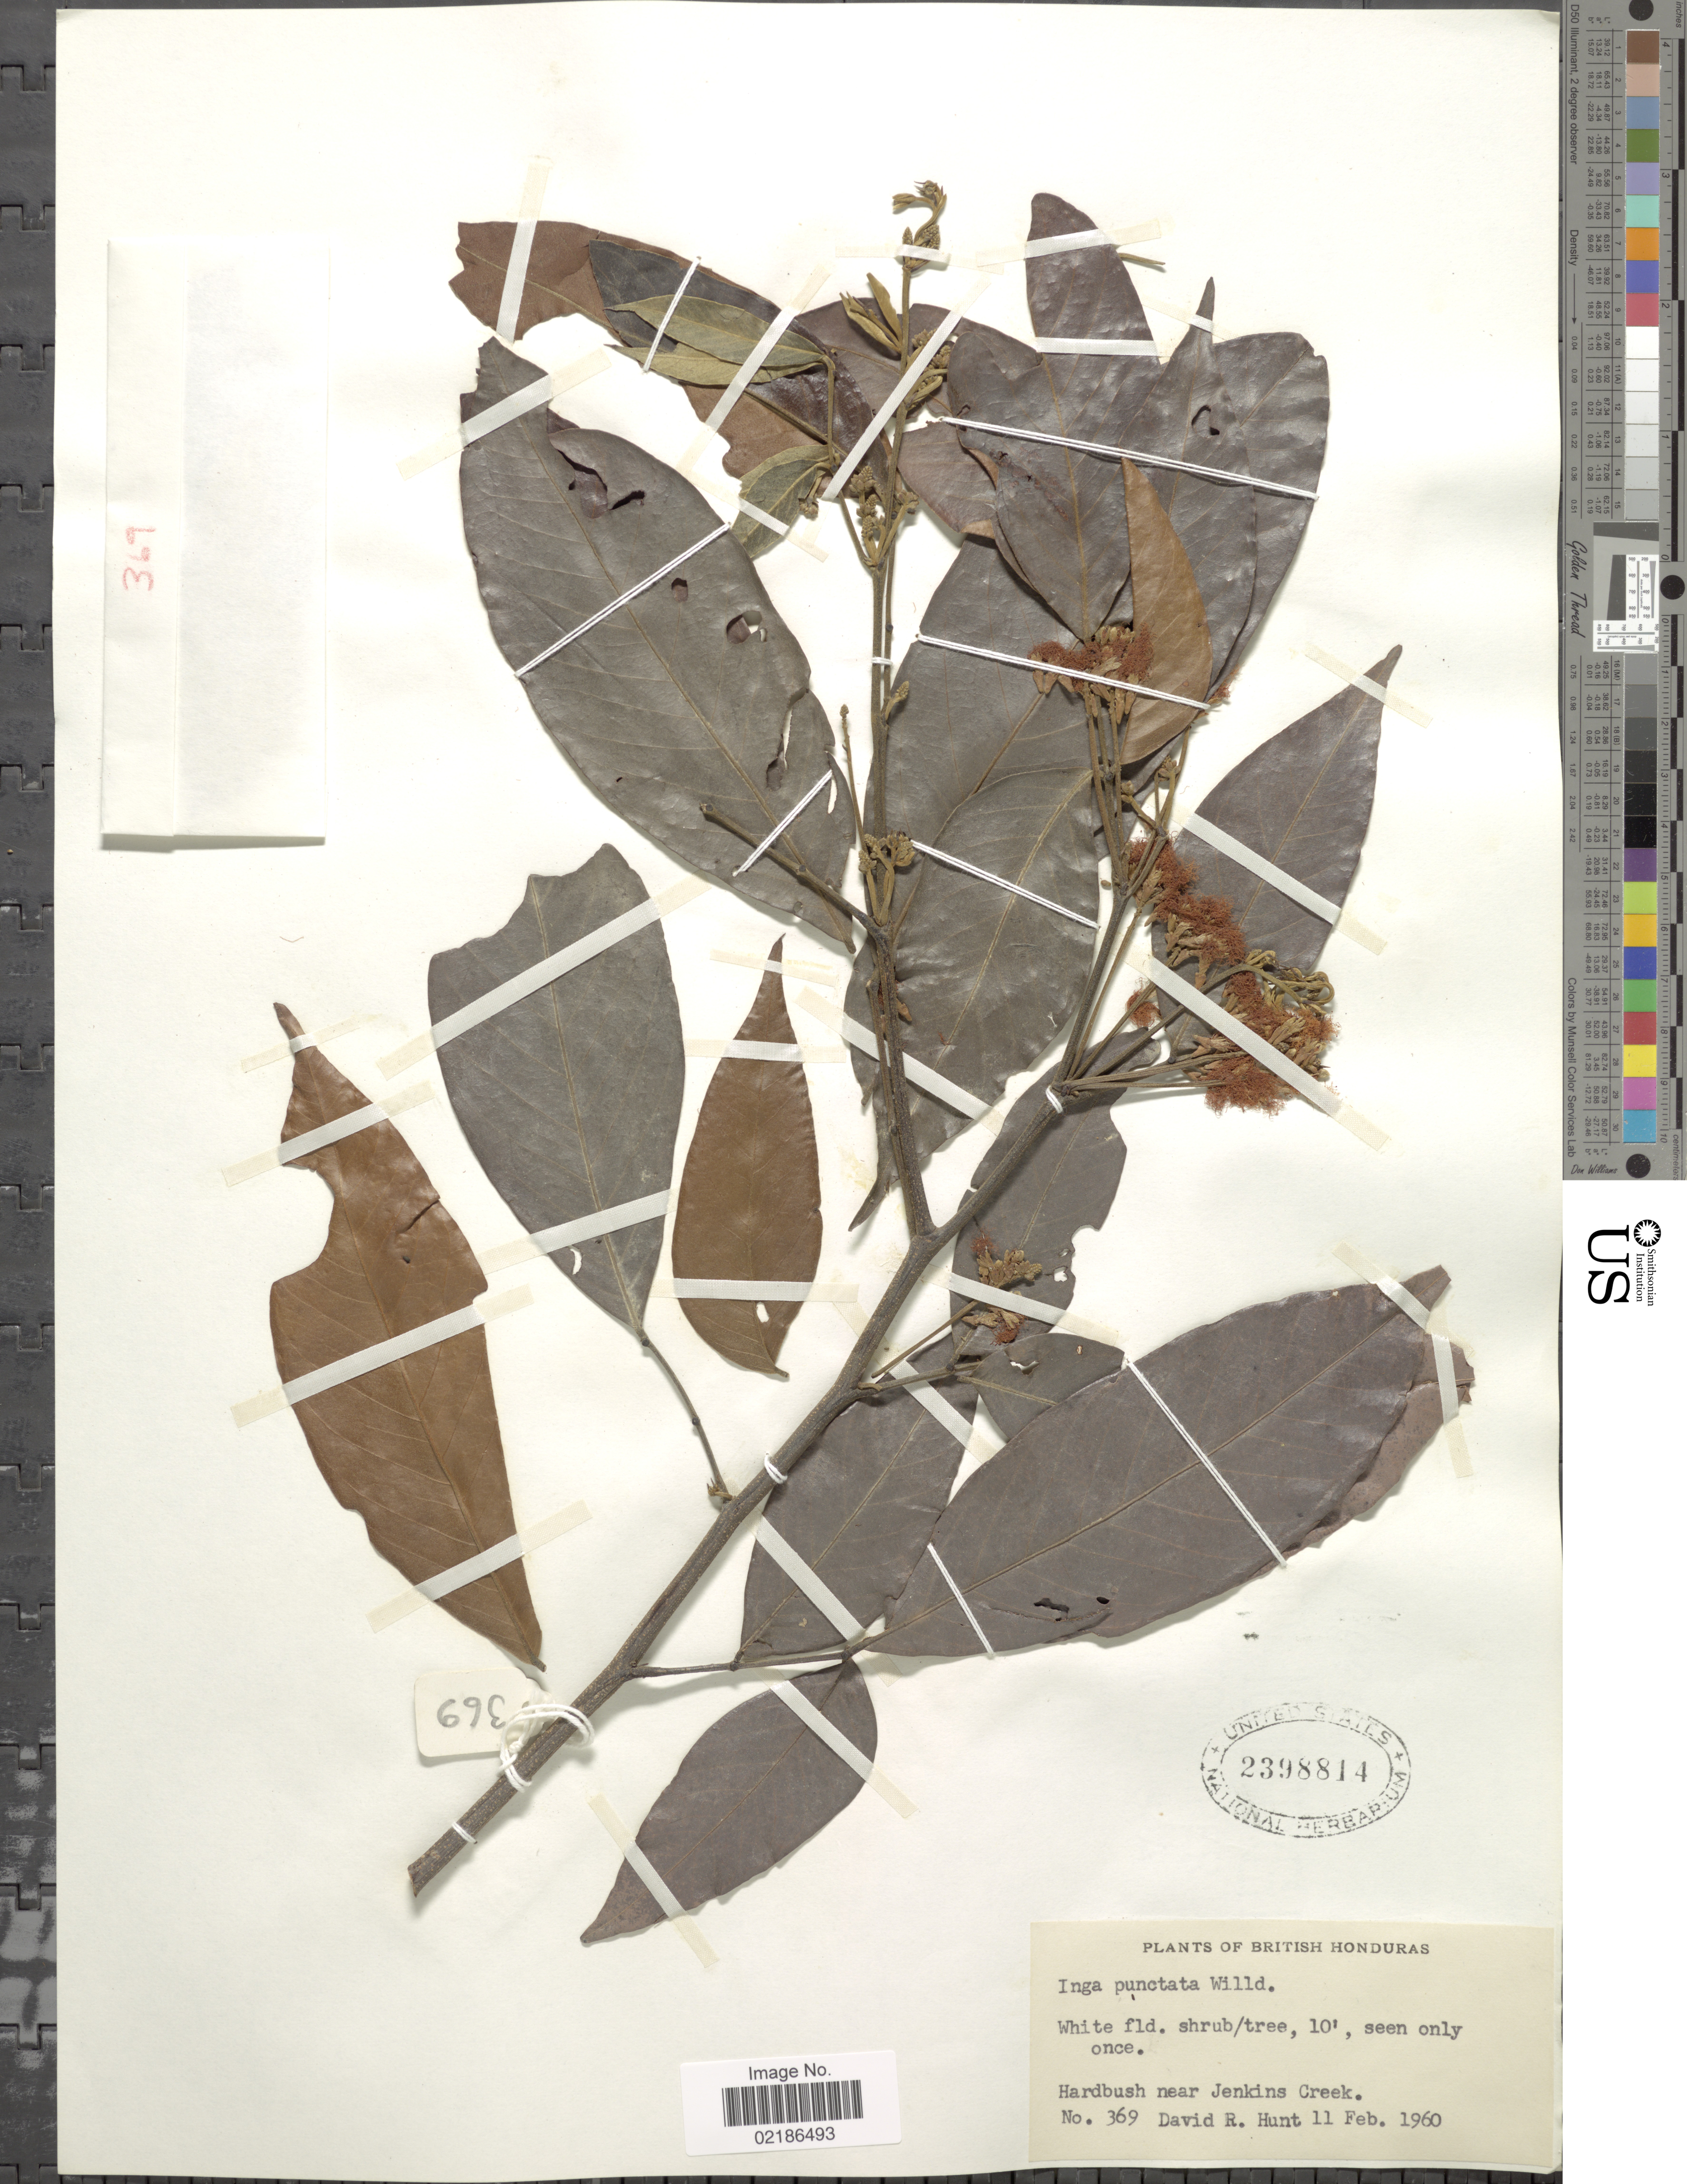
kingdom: Plantae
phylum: Tracheophyta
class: Magnoliopsida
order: Fabales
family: Fabaceae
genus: Inga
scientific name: Inga punctata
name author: Willd.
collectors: D. R. Hunt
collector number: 369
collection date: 1960-02-11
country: Belize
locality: British Honduras, near Jenkins Creek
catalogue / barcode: US 2398814